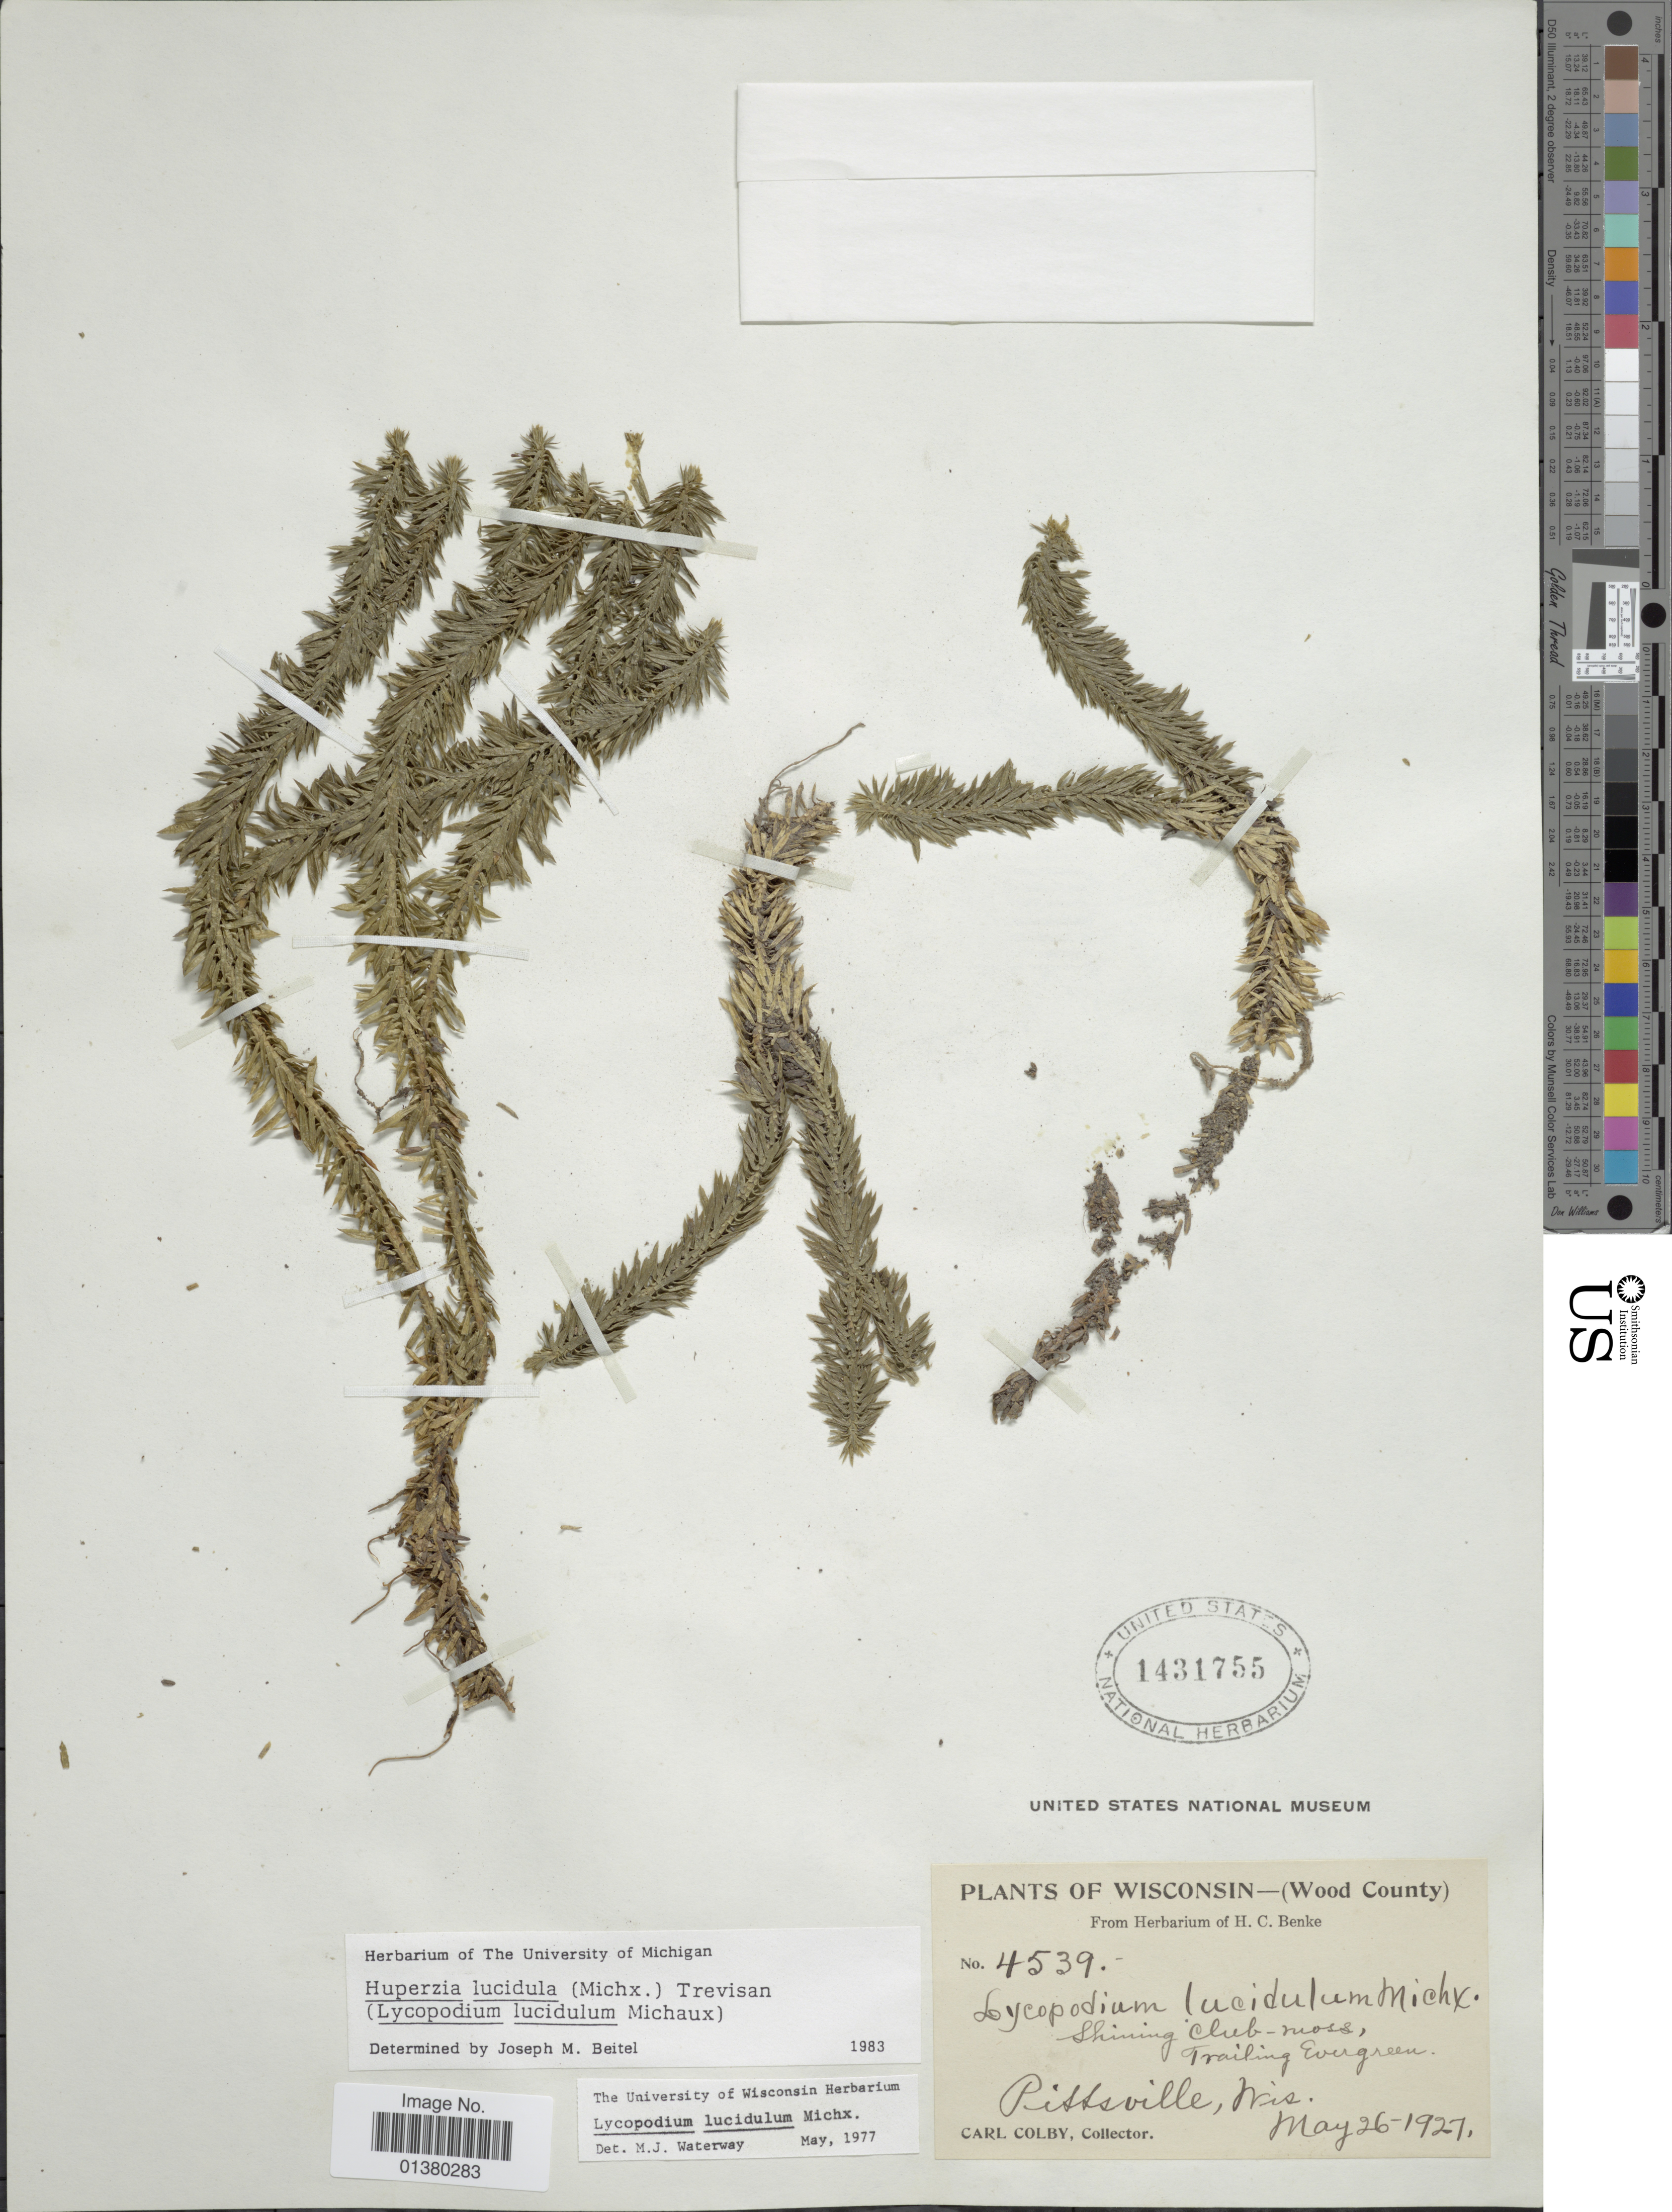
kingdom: Plantae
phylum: Tracheophyta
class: Lycopodiopsida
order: Lycopodiales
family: Lycopodiaceae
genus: Huperzia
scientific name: Huperzia lucidula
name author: (Michx.) Trevis.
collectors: C. Colby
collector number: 4539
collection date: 1927-05-26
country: United States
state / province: Wisconsin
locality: Shinning Club-moss, Trailing Evergreen, Pittsville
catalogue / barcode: US 1431755